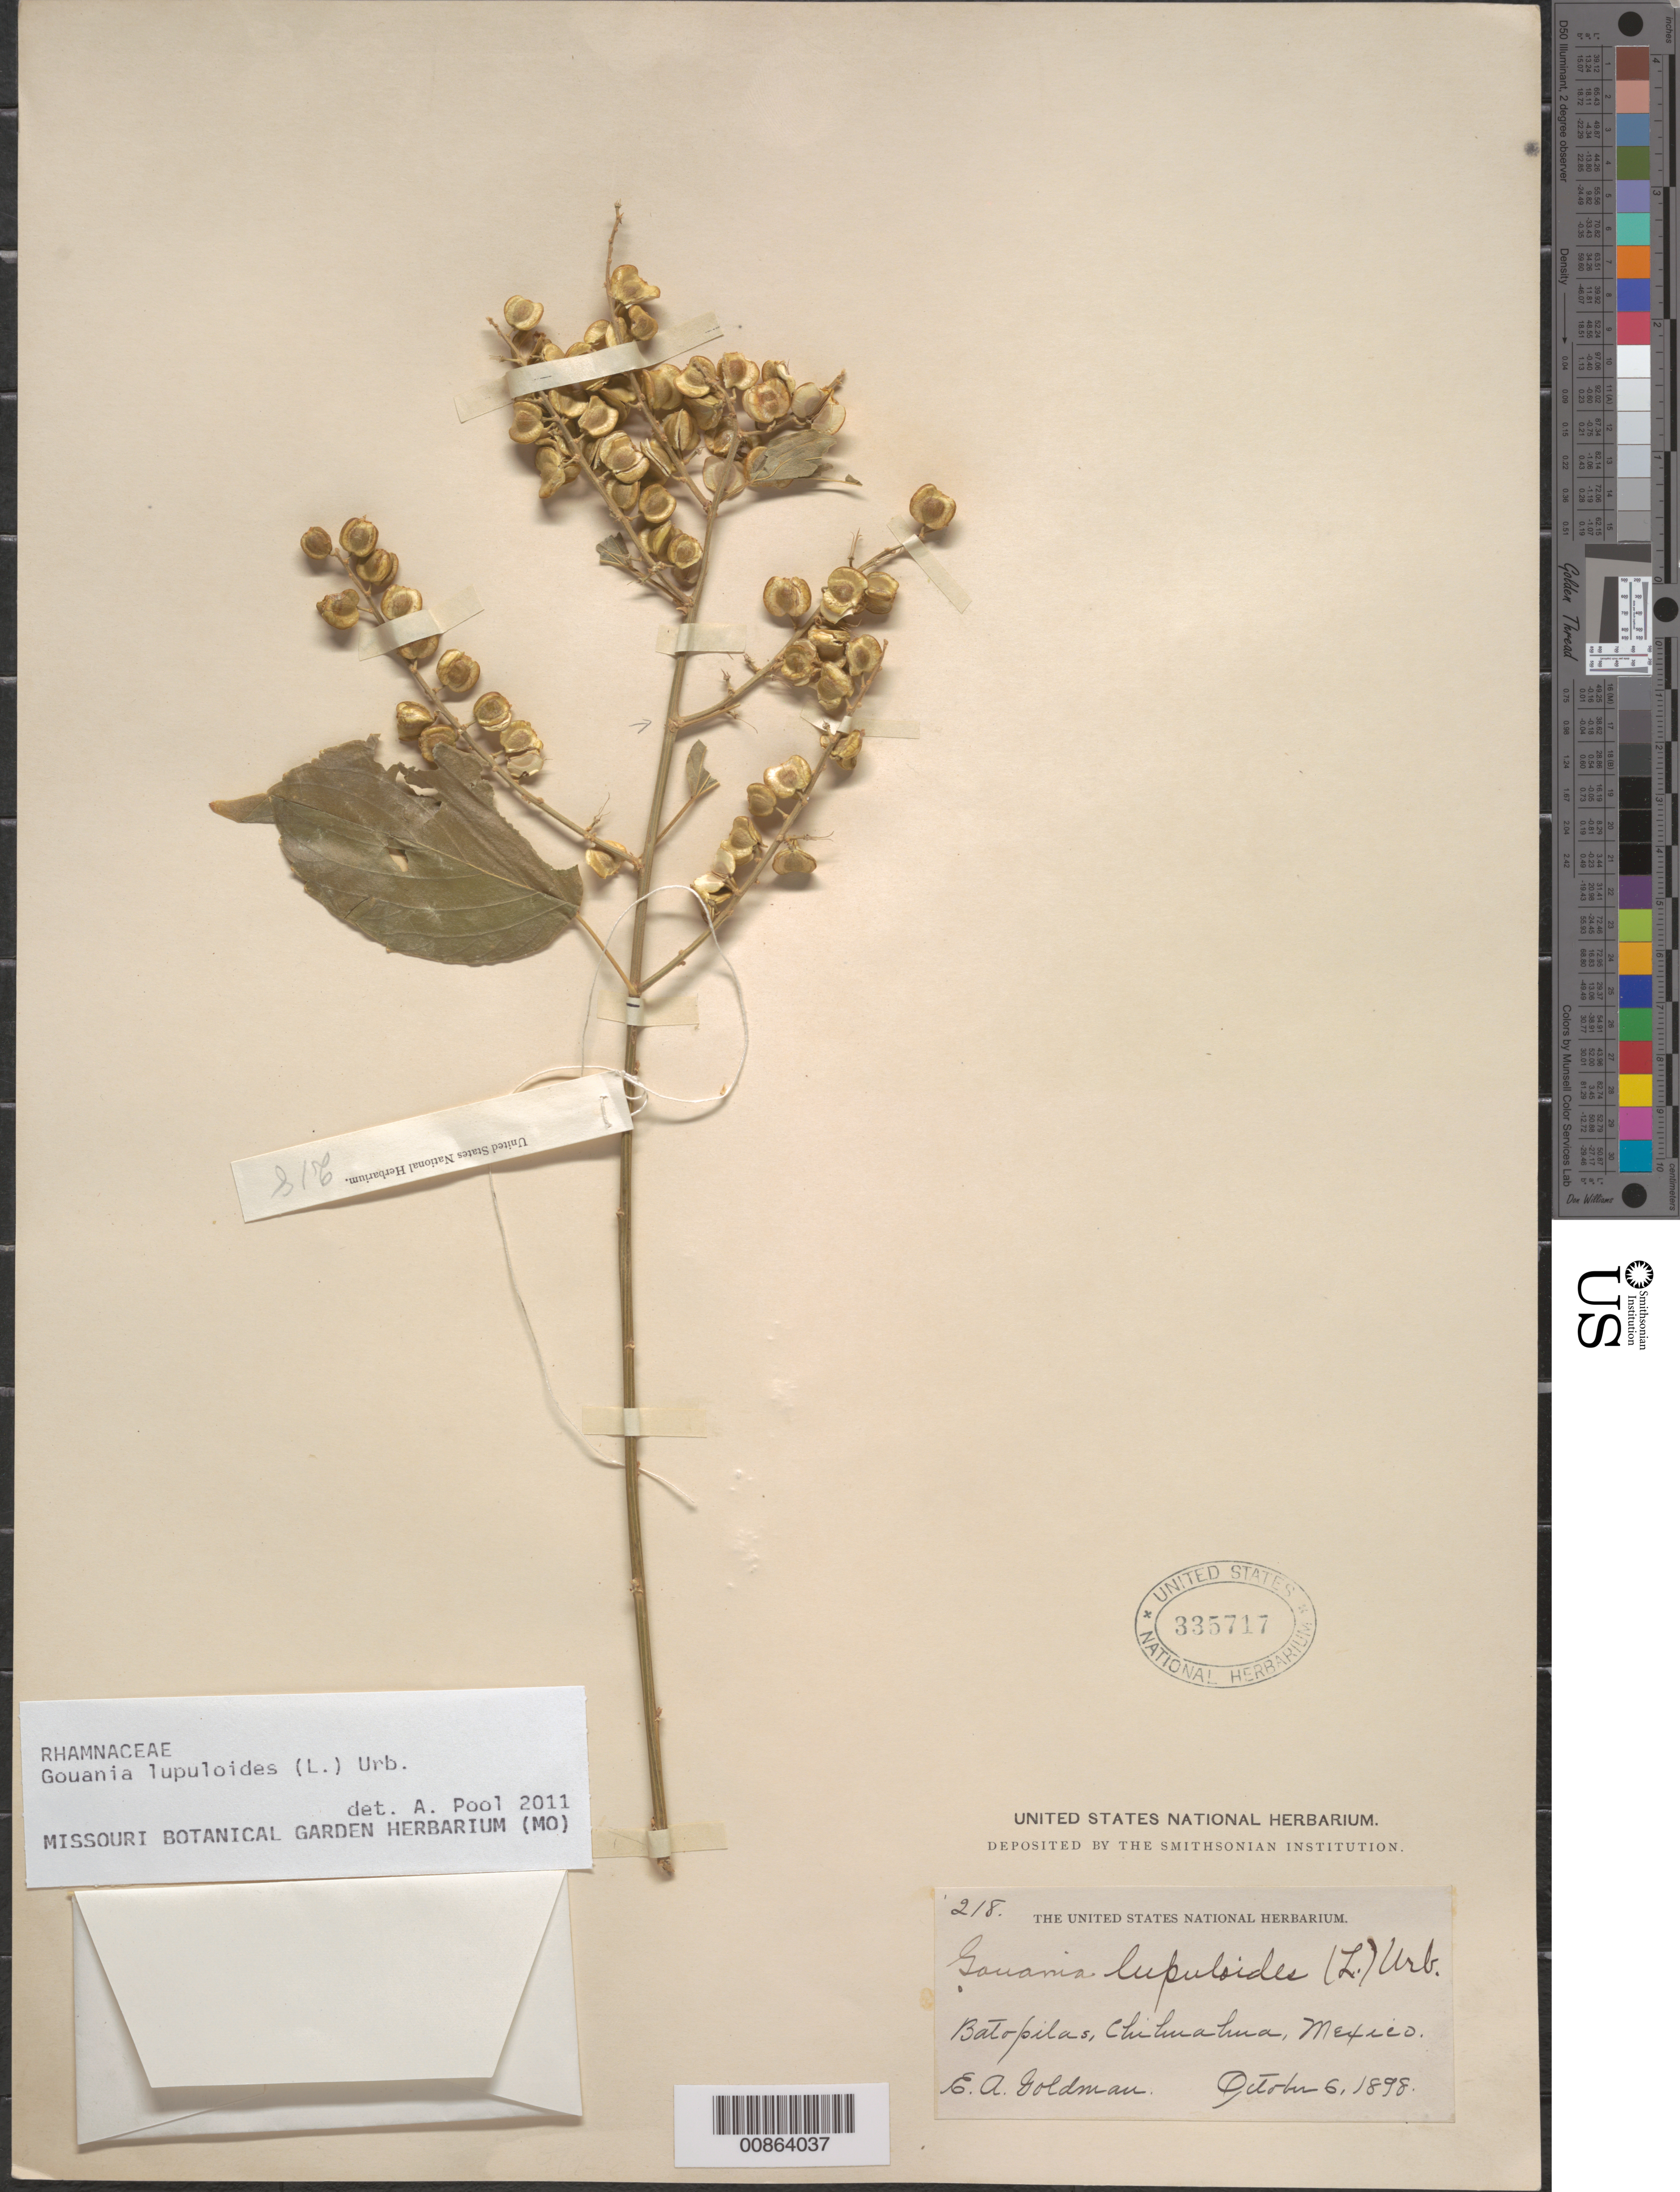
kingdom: Plantae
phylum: Tracheophyta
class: Magnoliopsida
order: Rosales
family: Rhamnaceae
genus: Gouania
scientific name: Gouania lupuloides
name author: (L.) Urb.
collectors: E. A. Goldman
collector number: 218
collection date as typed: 06 Oct 1898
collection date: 1898-10-06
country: Mexico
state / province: Chihuahua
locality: Batopilas, Chihuahua.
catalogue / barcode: US 335717